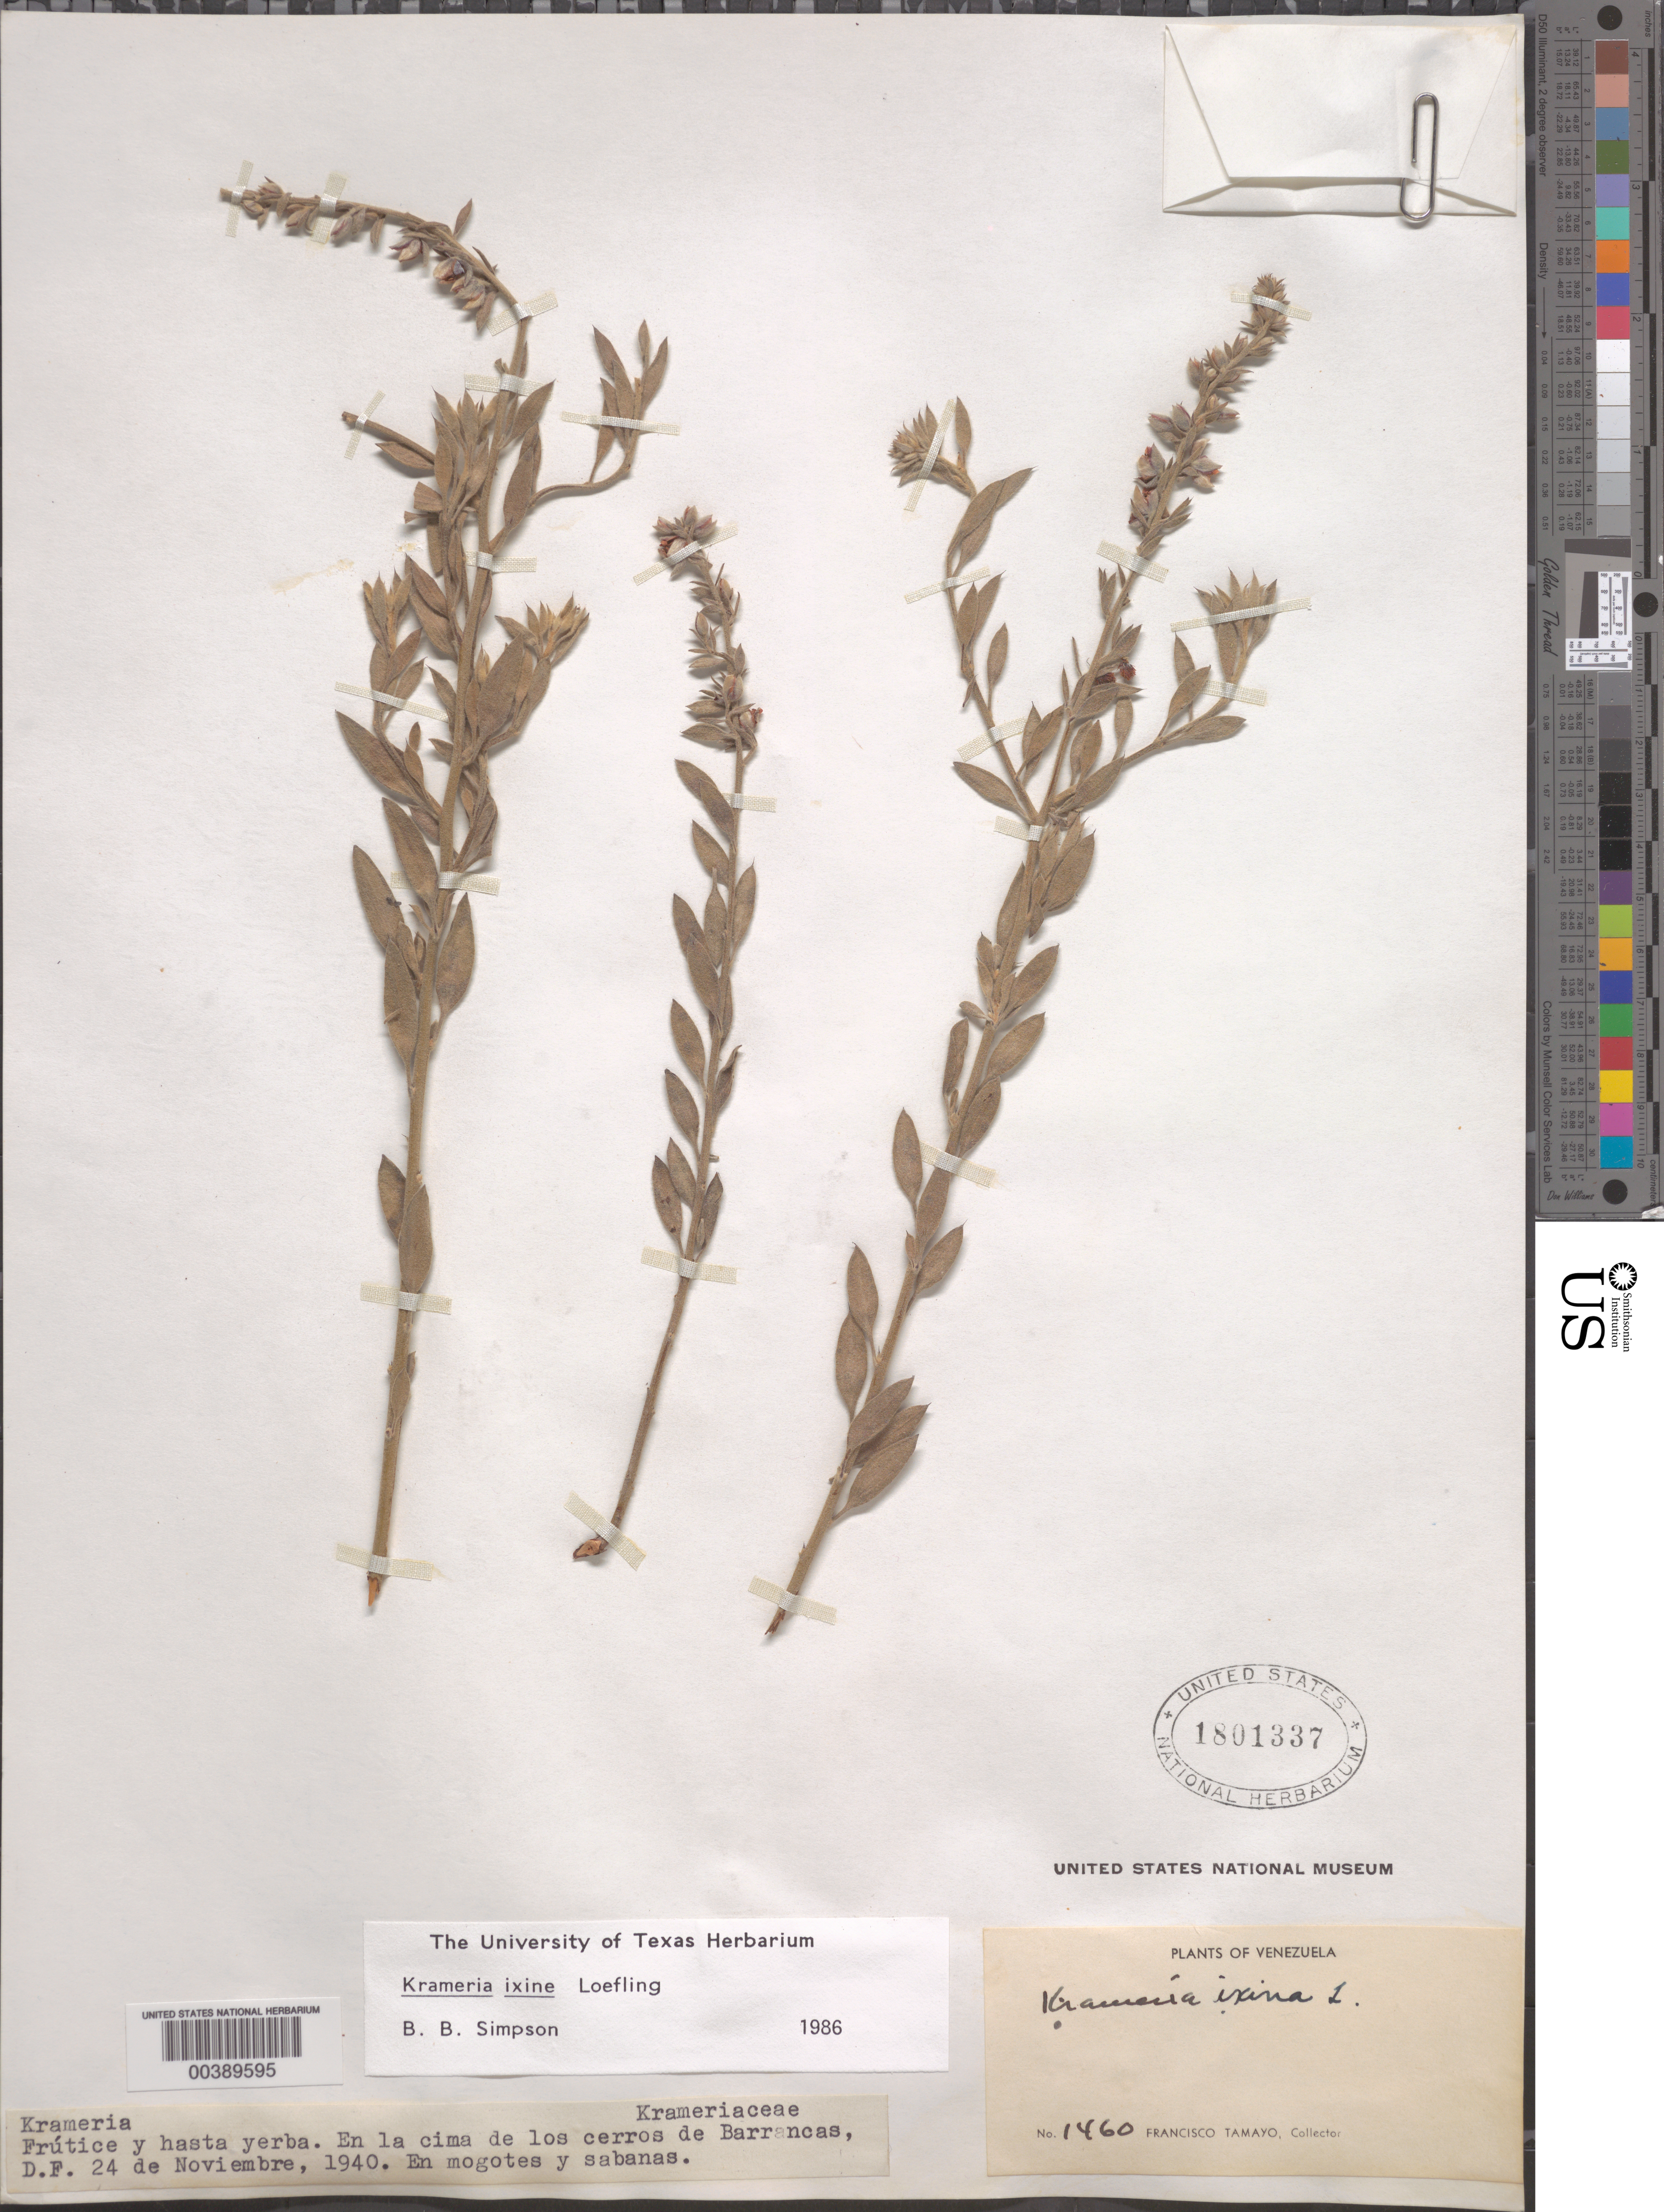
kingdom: Plantae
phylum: Tracheophyta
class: Magnoliopsida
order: Zygophyllales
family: Krameriaceae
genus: Krameria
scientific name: Krameria ixine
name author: L.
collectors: F. Tamayo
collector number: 1460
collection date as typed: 24 Nov 1940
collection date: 1940-11-24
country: Venezuela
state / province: Distrito Federal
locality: Los cerros de barrancas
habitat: En mogotes y sabanas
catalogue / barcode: US 1801337